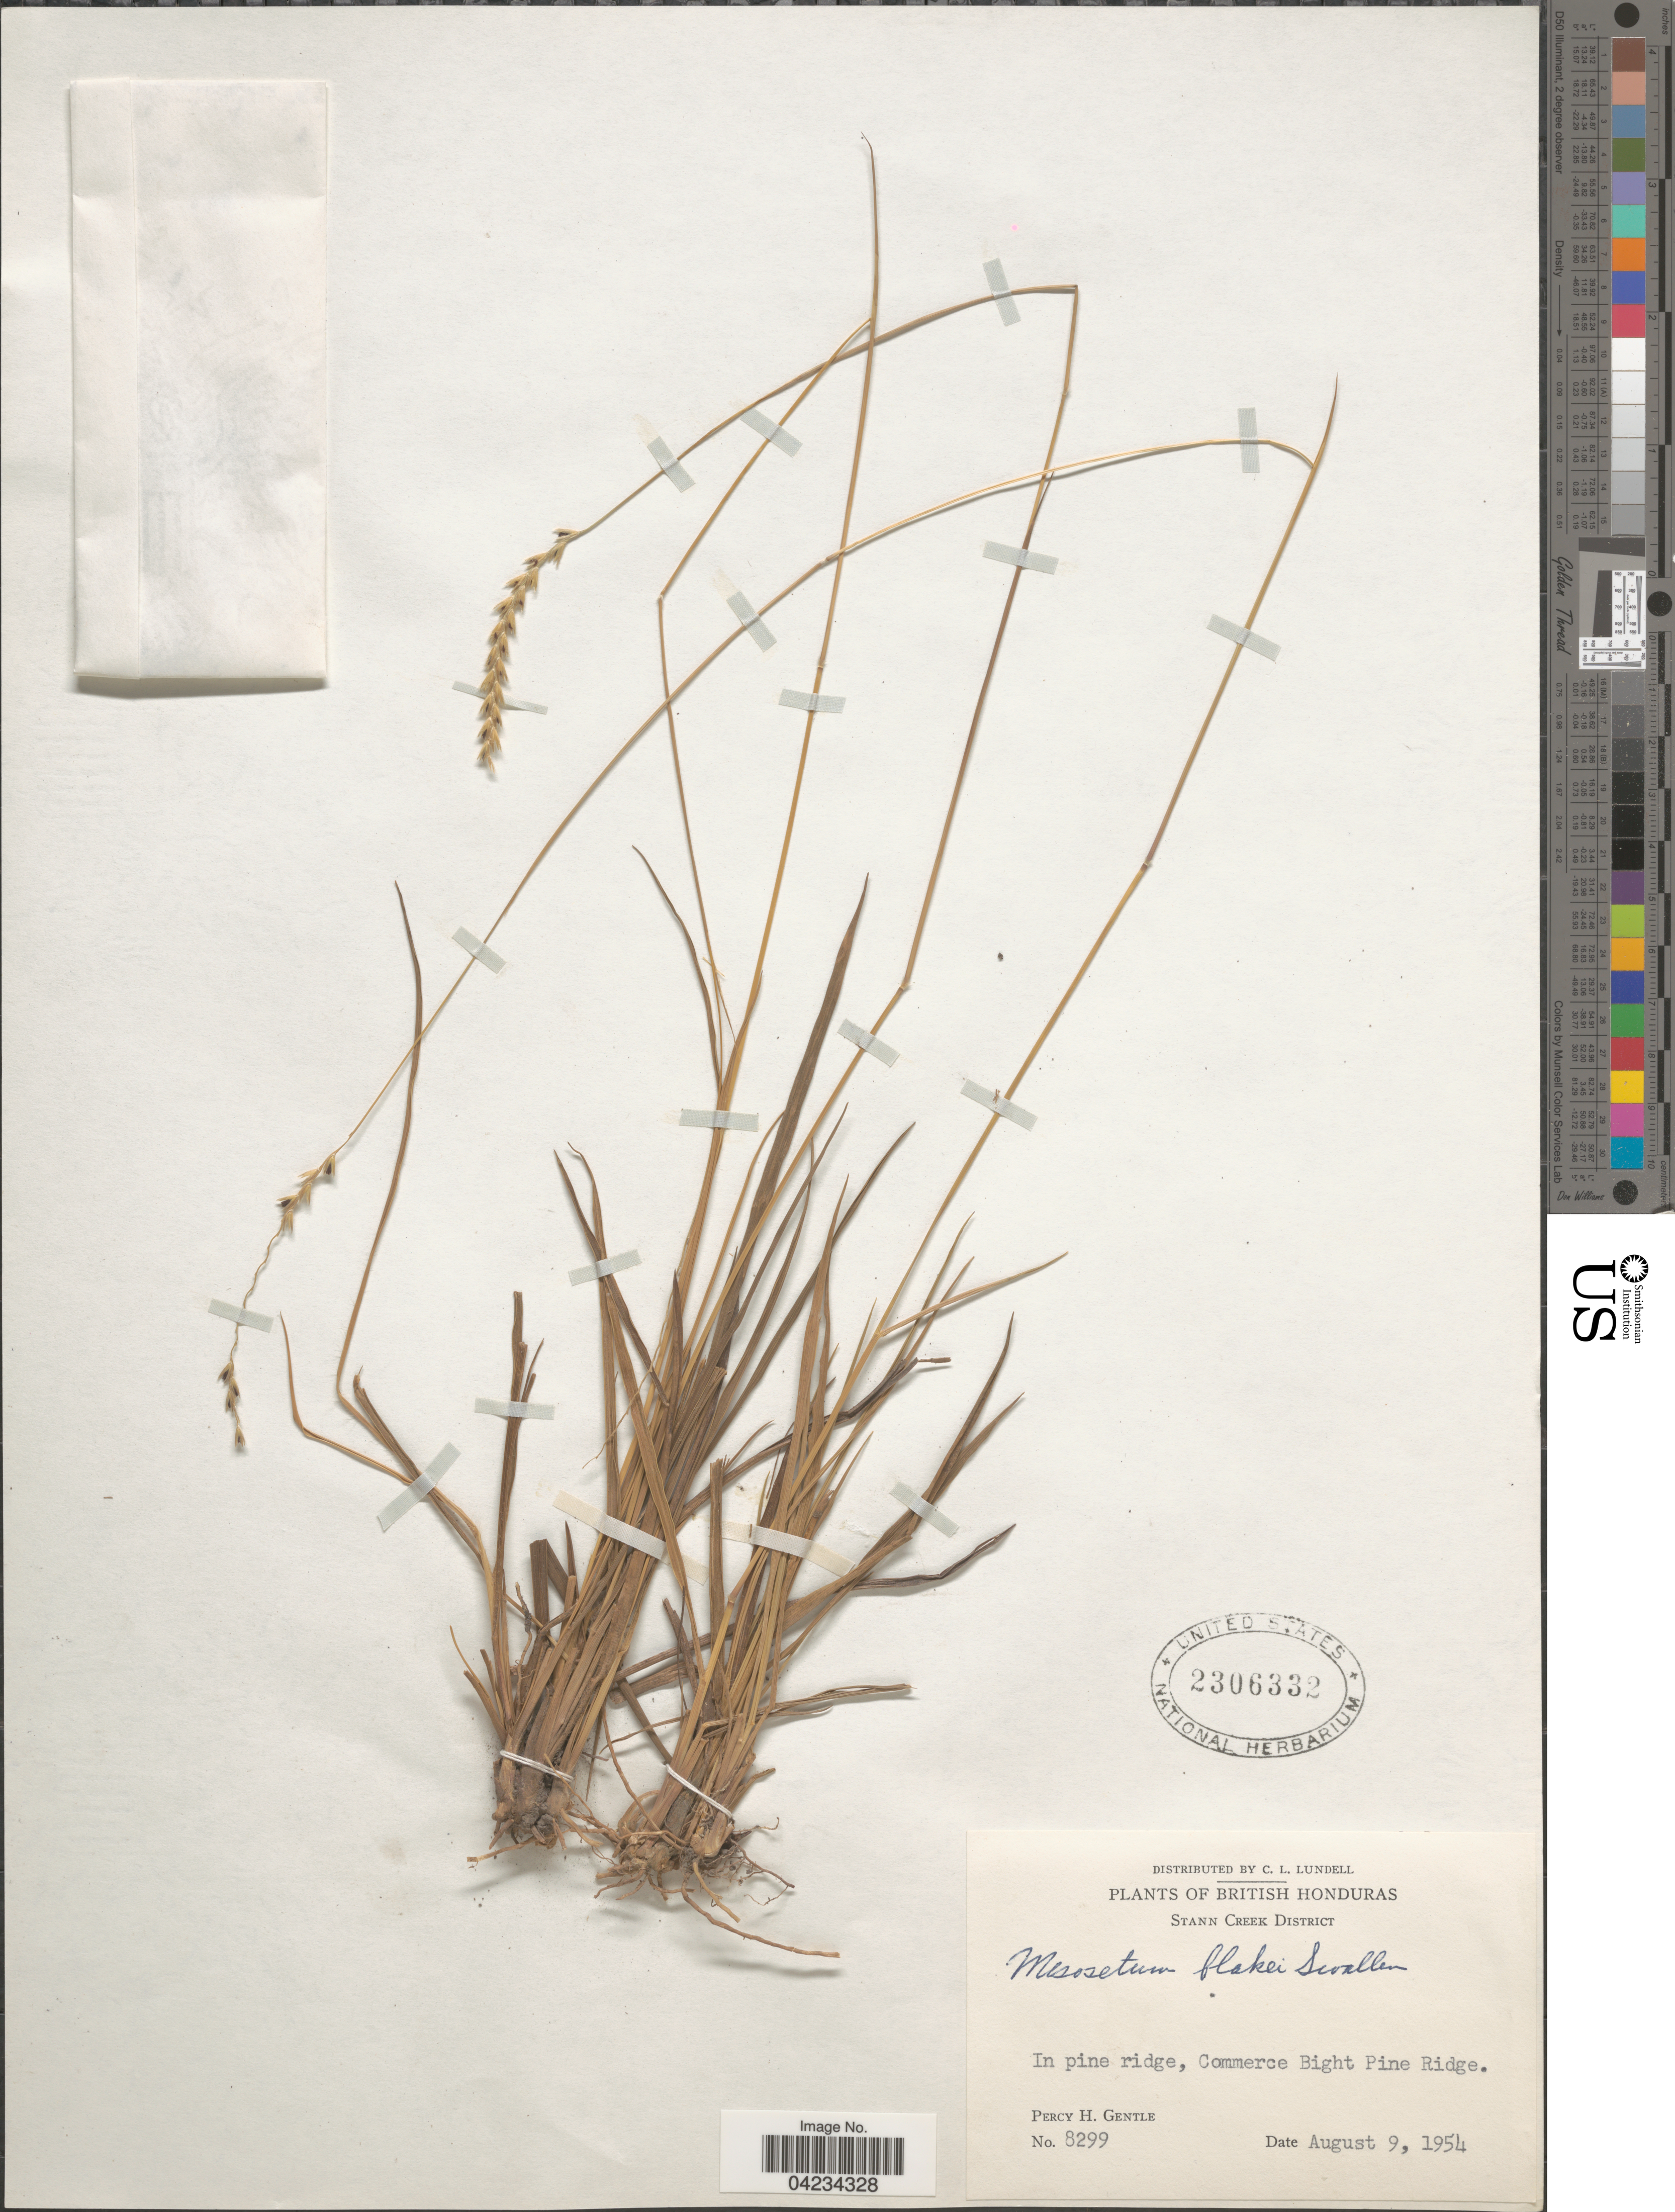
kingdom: Plantae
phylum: Tracheophyta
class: Liliopsida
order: Poales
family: Poaceae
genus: Mesosetum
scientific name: Mesosetum blakei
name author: Swallen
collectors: P. H. Gentle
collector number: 8299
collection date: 1954-08-09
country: Belize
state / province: Stann Creek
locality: Stann Creek District. Commerce Bight Pine Ridge.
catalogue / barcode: US 2306332